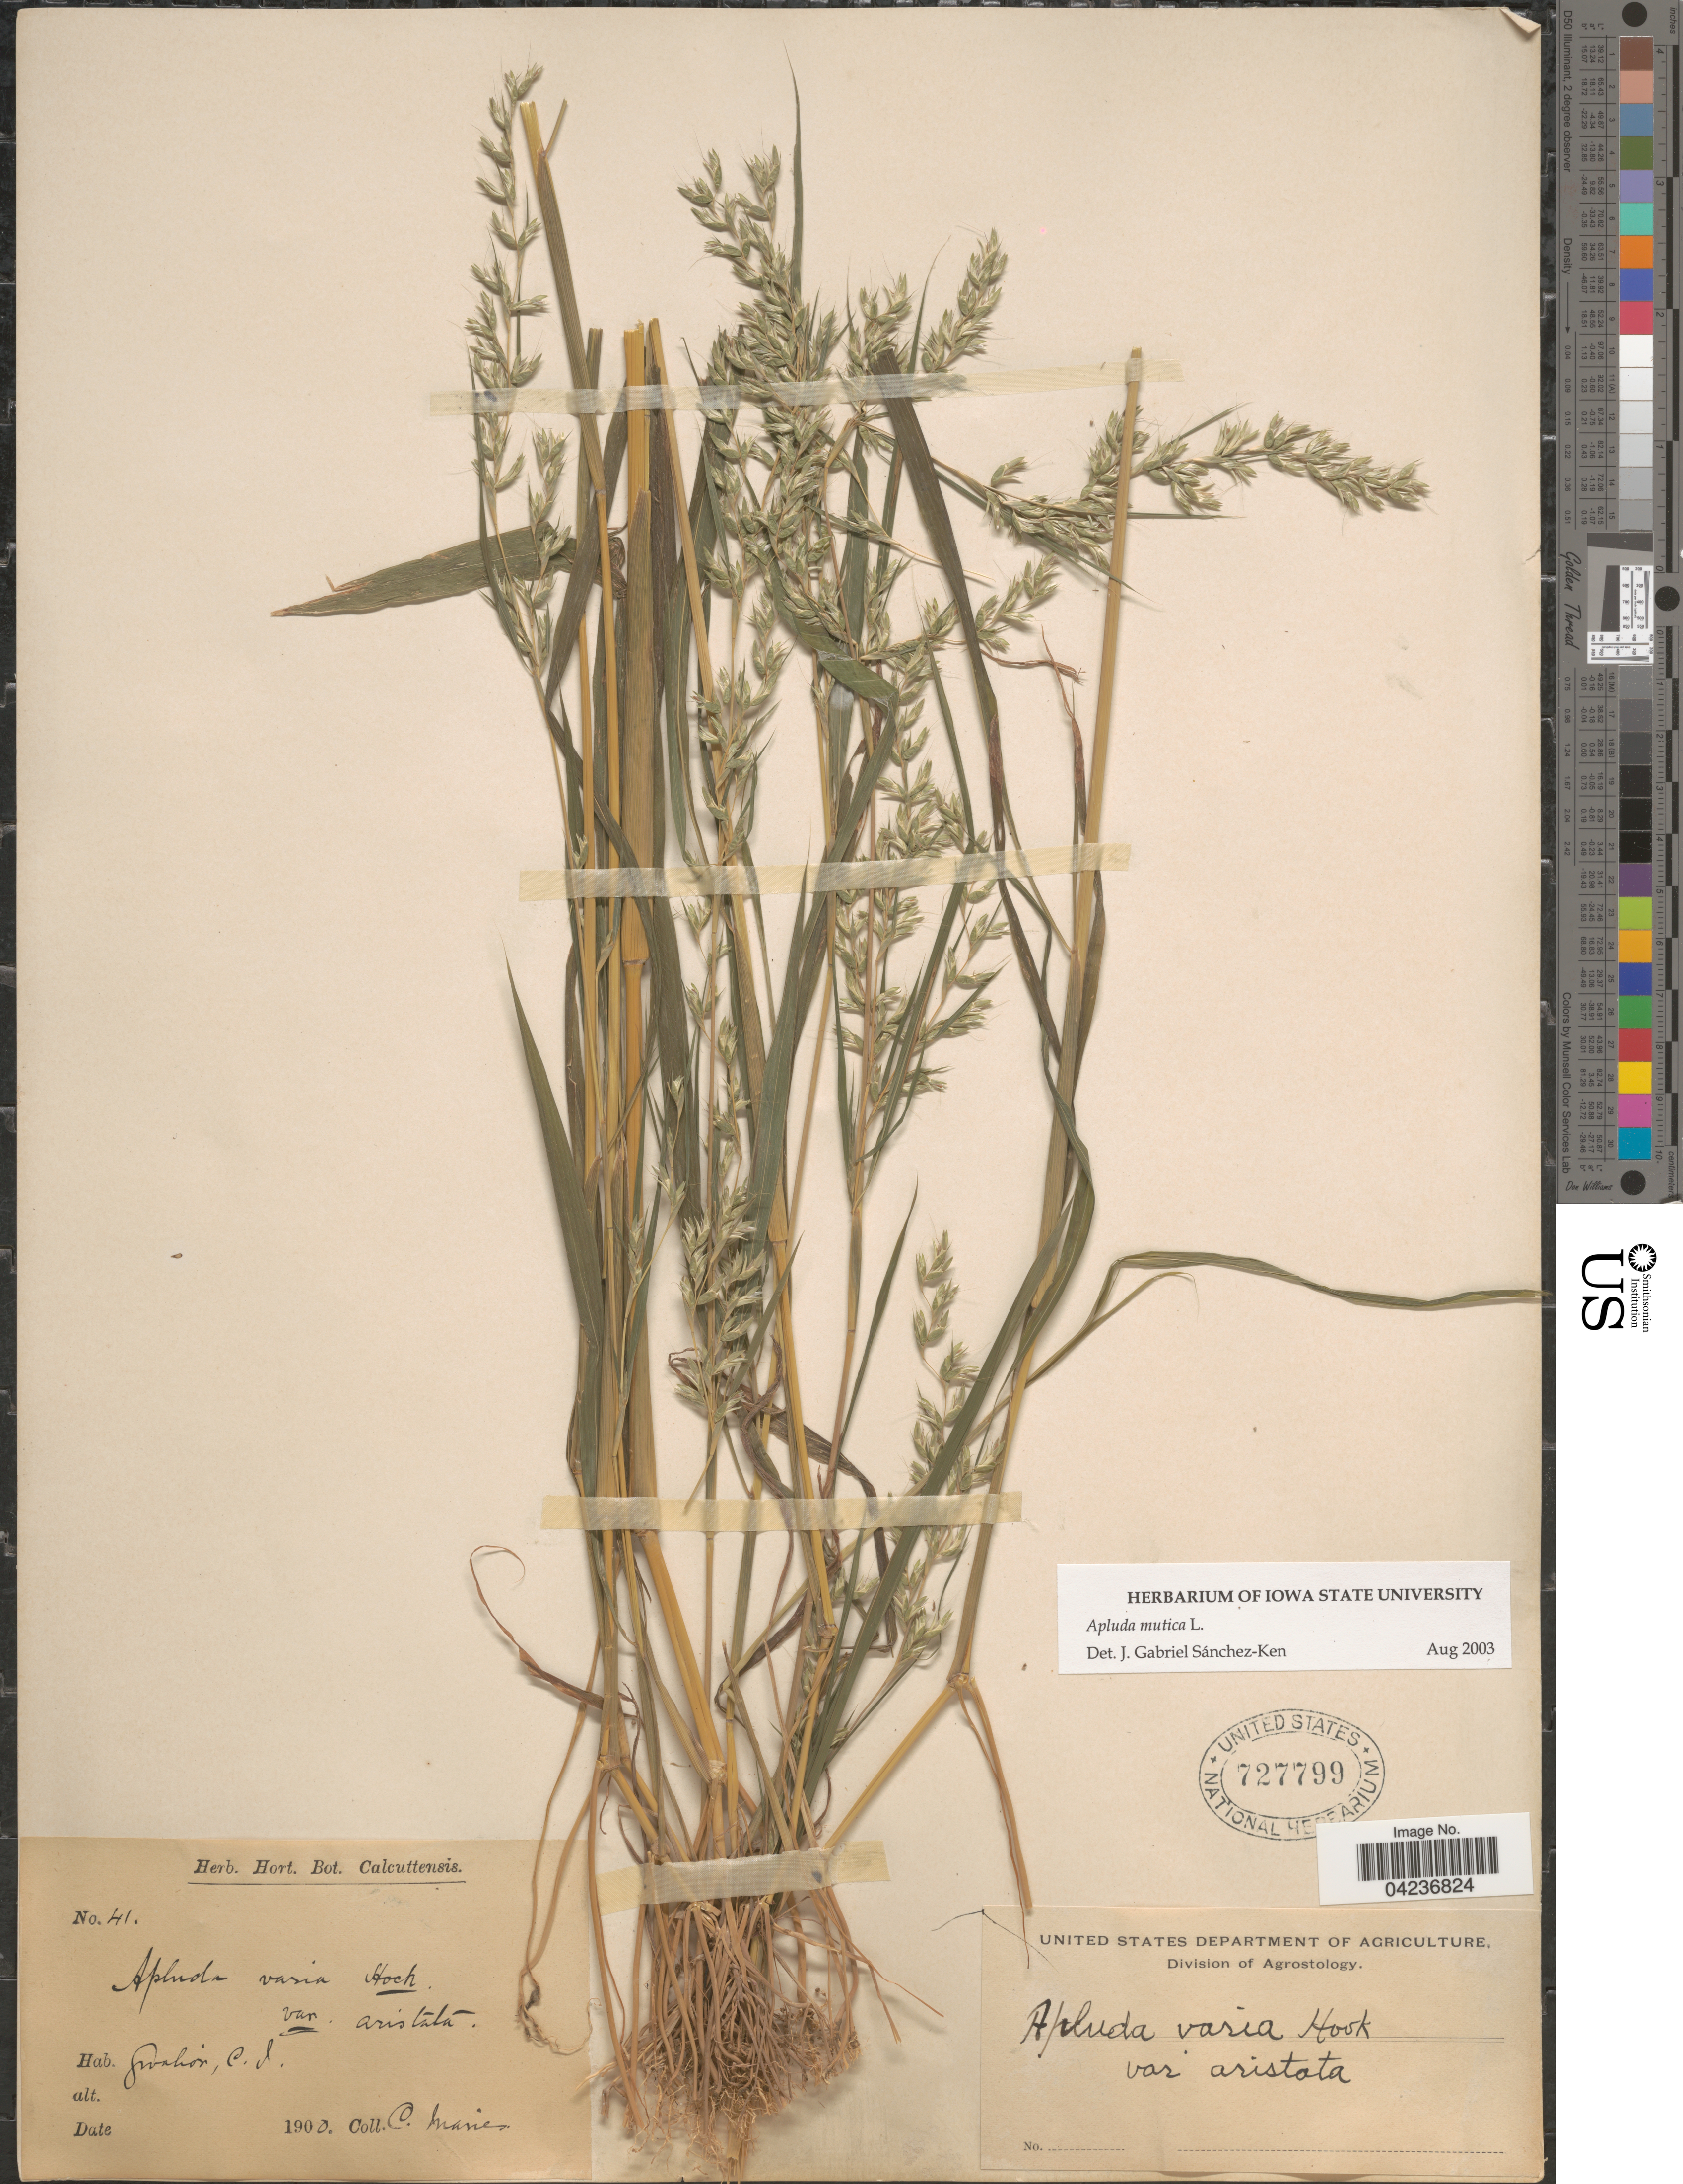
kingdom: Plantae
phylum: Tracheophyta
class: Liliopsida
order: Poales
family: Poaceae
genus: Apluda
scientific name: Apluda mutica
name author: L.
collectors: C. Maries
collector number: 41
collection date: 1900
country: India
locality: Gwahor, C. I.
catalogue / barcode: US 727799